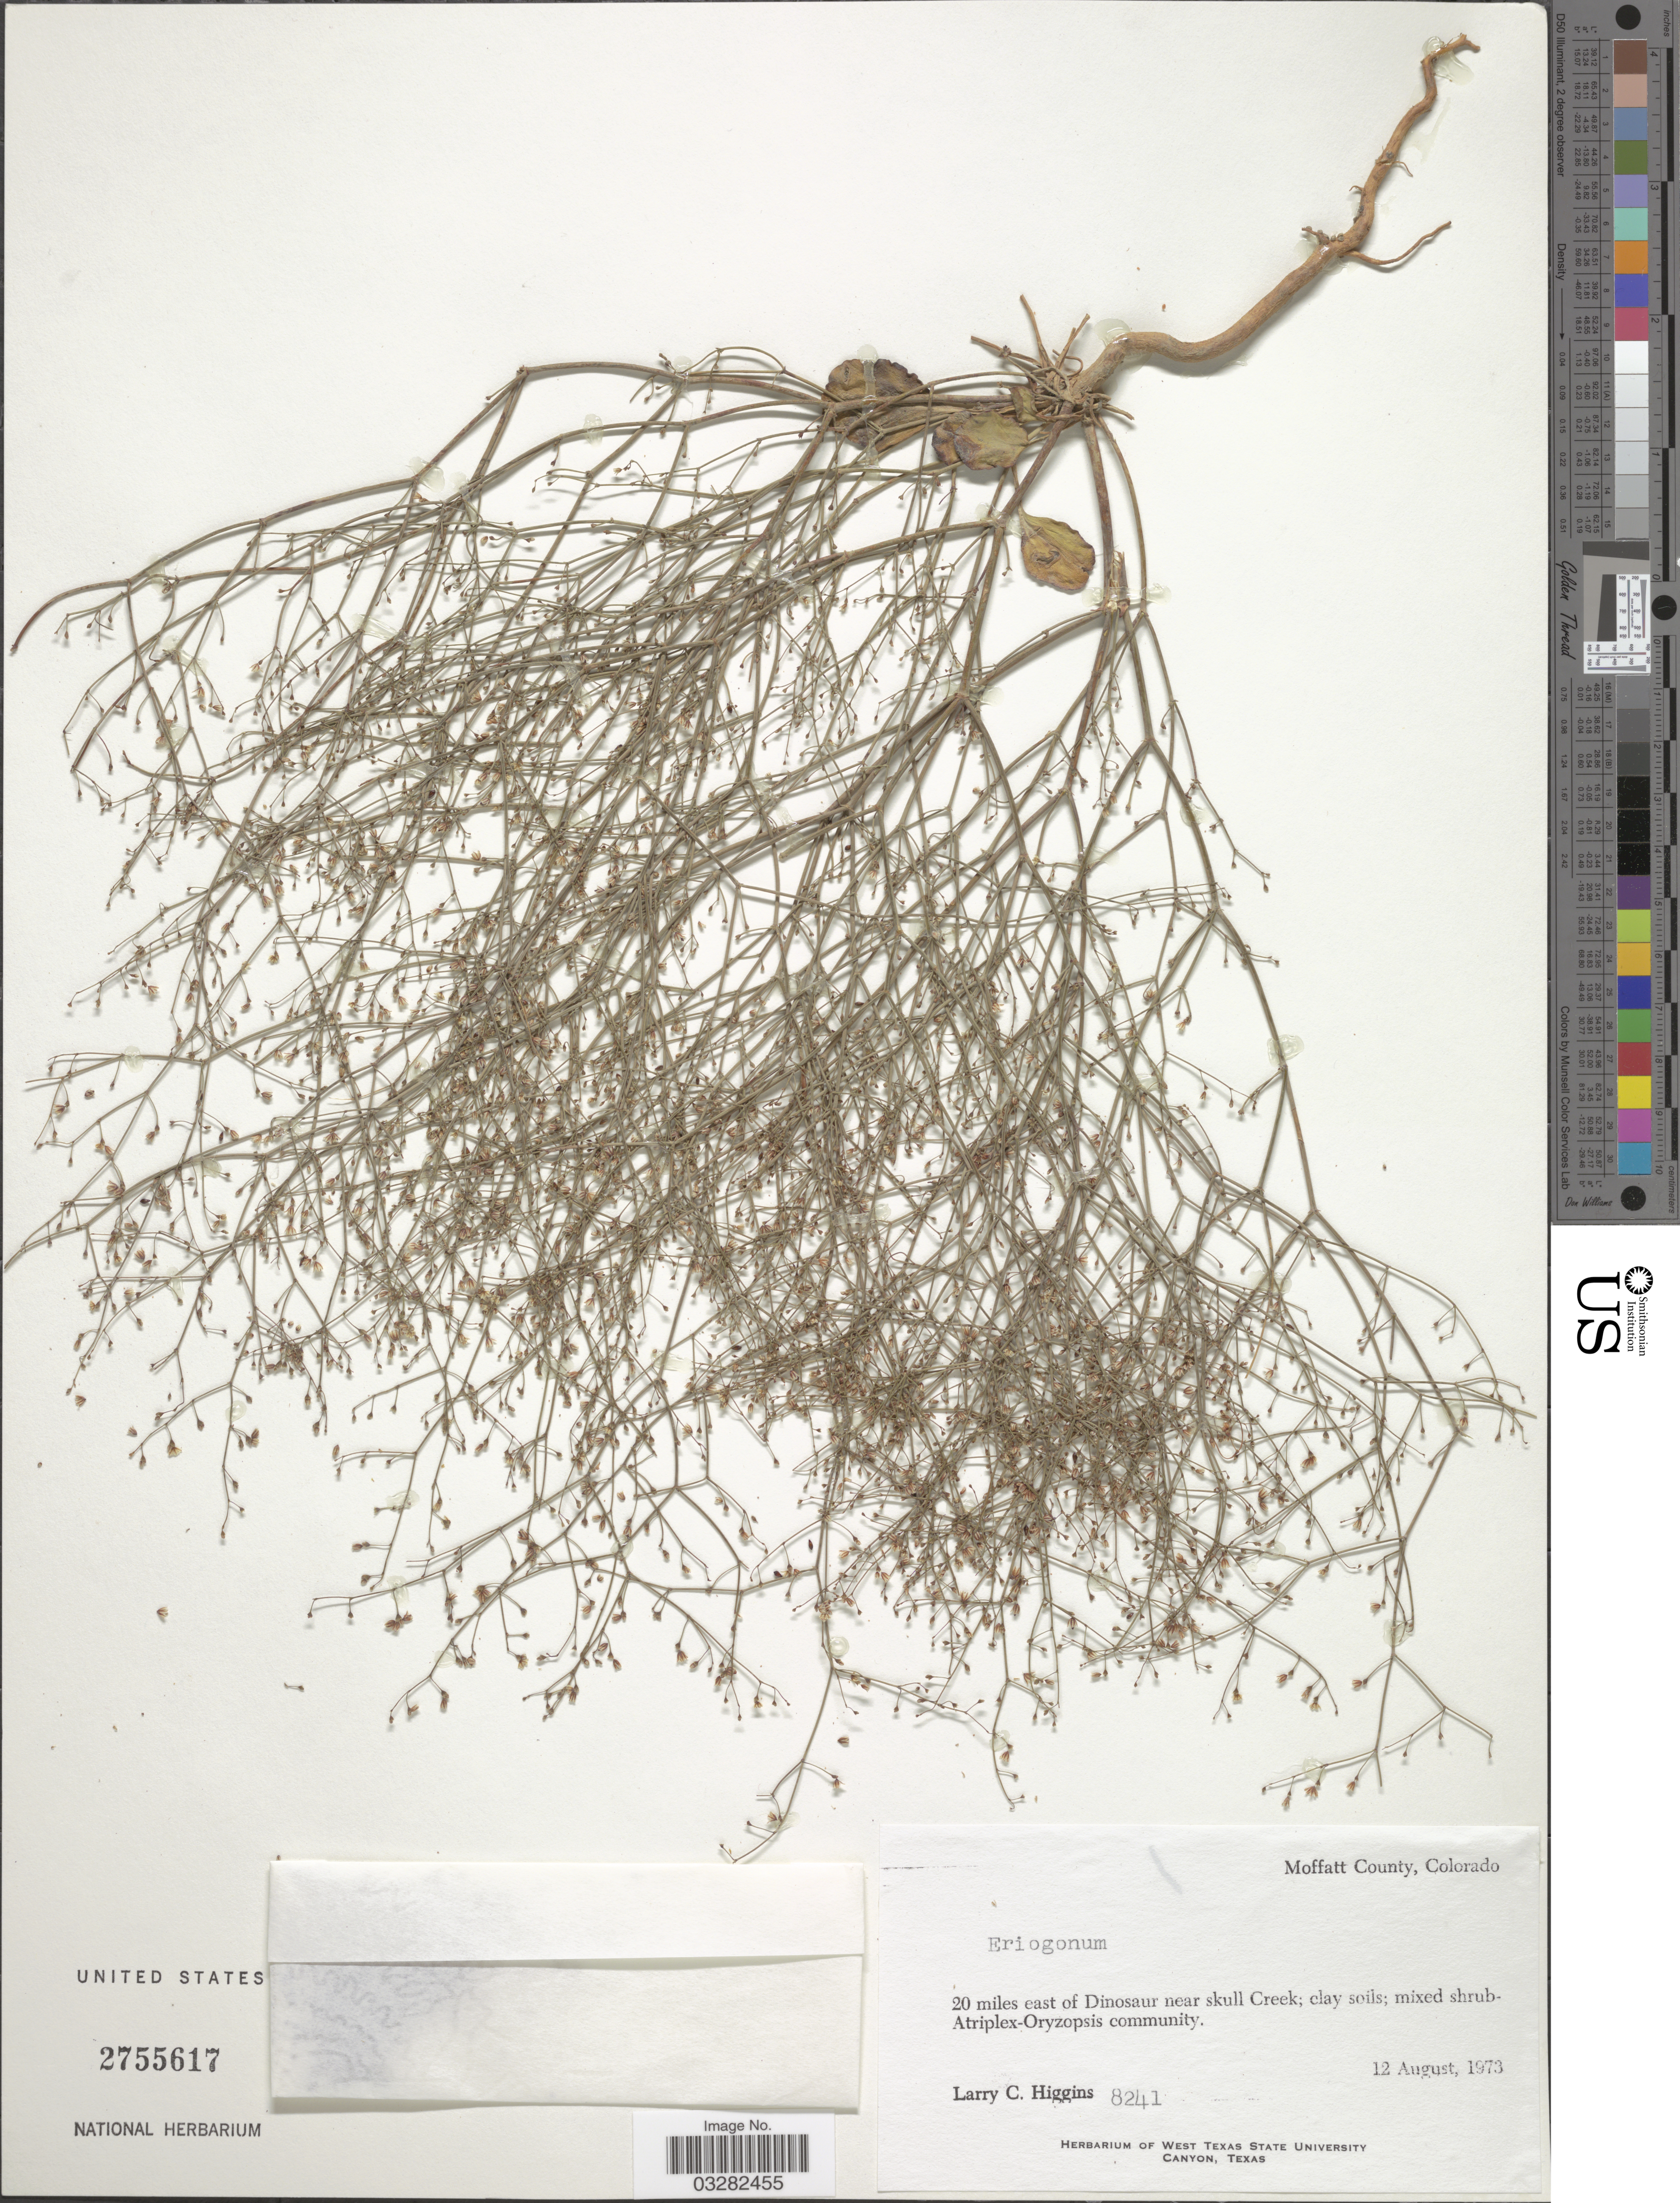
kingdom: Plantae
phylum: Tracheophyta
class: Magnoliopsida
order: Caryophyllales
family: Polygonaceae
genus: Eriogonum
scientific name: Eriogonum sp.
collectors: L. Higgins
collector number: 7241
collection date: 1973-08-12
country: United States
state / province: Colorado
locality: Moffatt County, 20 miles east of Dinosaur near skull Creek.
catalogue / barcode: US 2755617